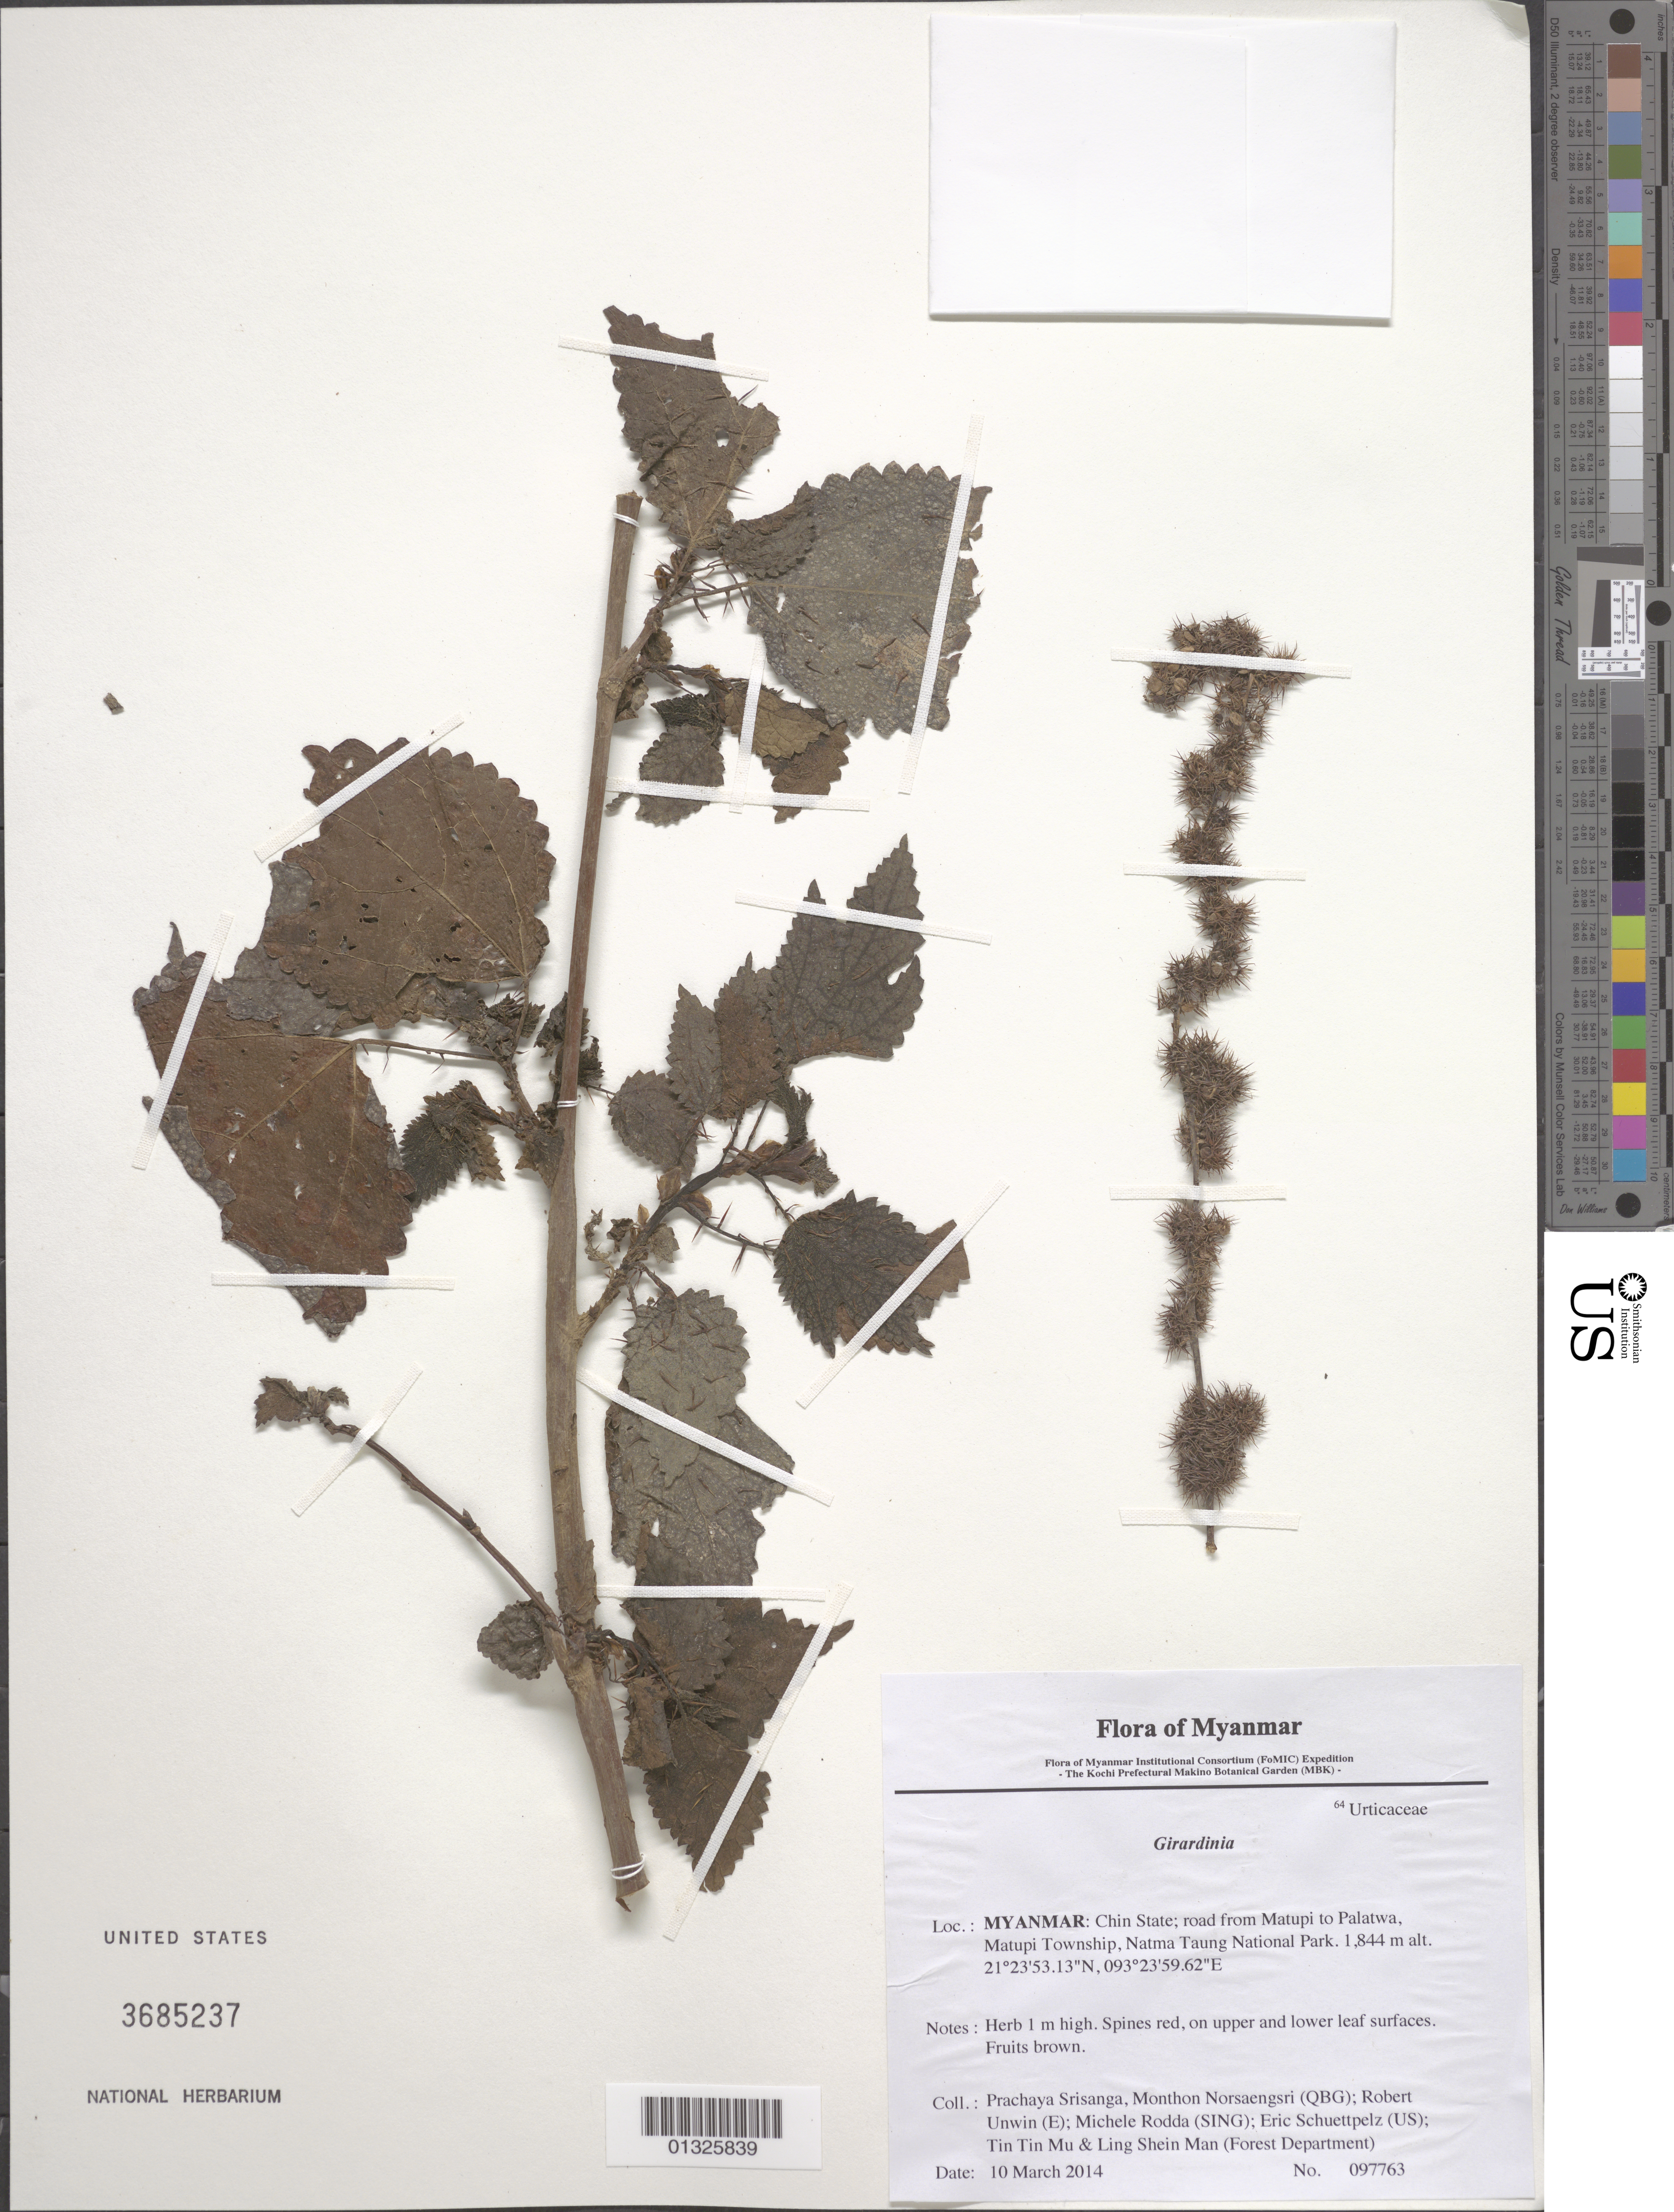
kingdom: Plantae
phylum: Tracheophyta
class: Magnoliopsida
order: Rosales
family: Urticaceae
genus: Girardinia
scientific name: Girardinia sp.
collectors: P. Srisanga, M. Norsaengsri, R. Unwin, M. Rodda, E. Schuettpelz, Tin Tin Mu & Ling Shein Man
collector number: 97763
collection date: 2014-03-10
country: Myanmar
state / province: Chin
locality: Road from Matupi to Palatwa, Matupi Township, Natma Taung National Park.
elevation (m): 1844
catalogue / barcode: US 3685237